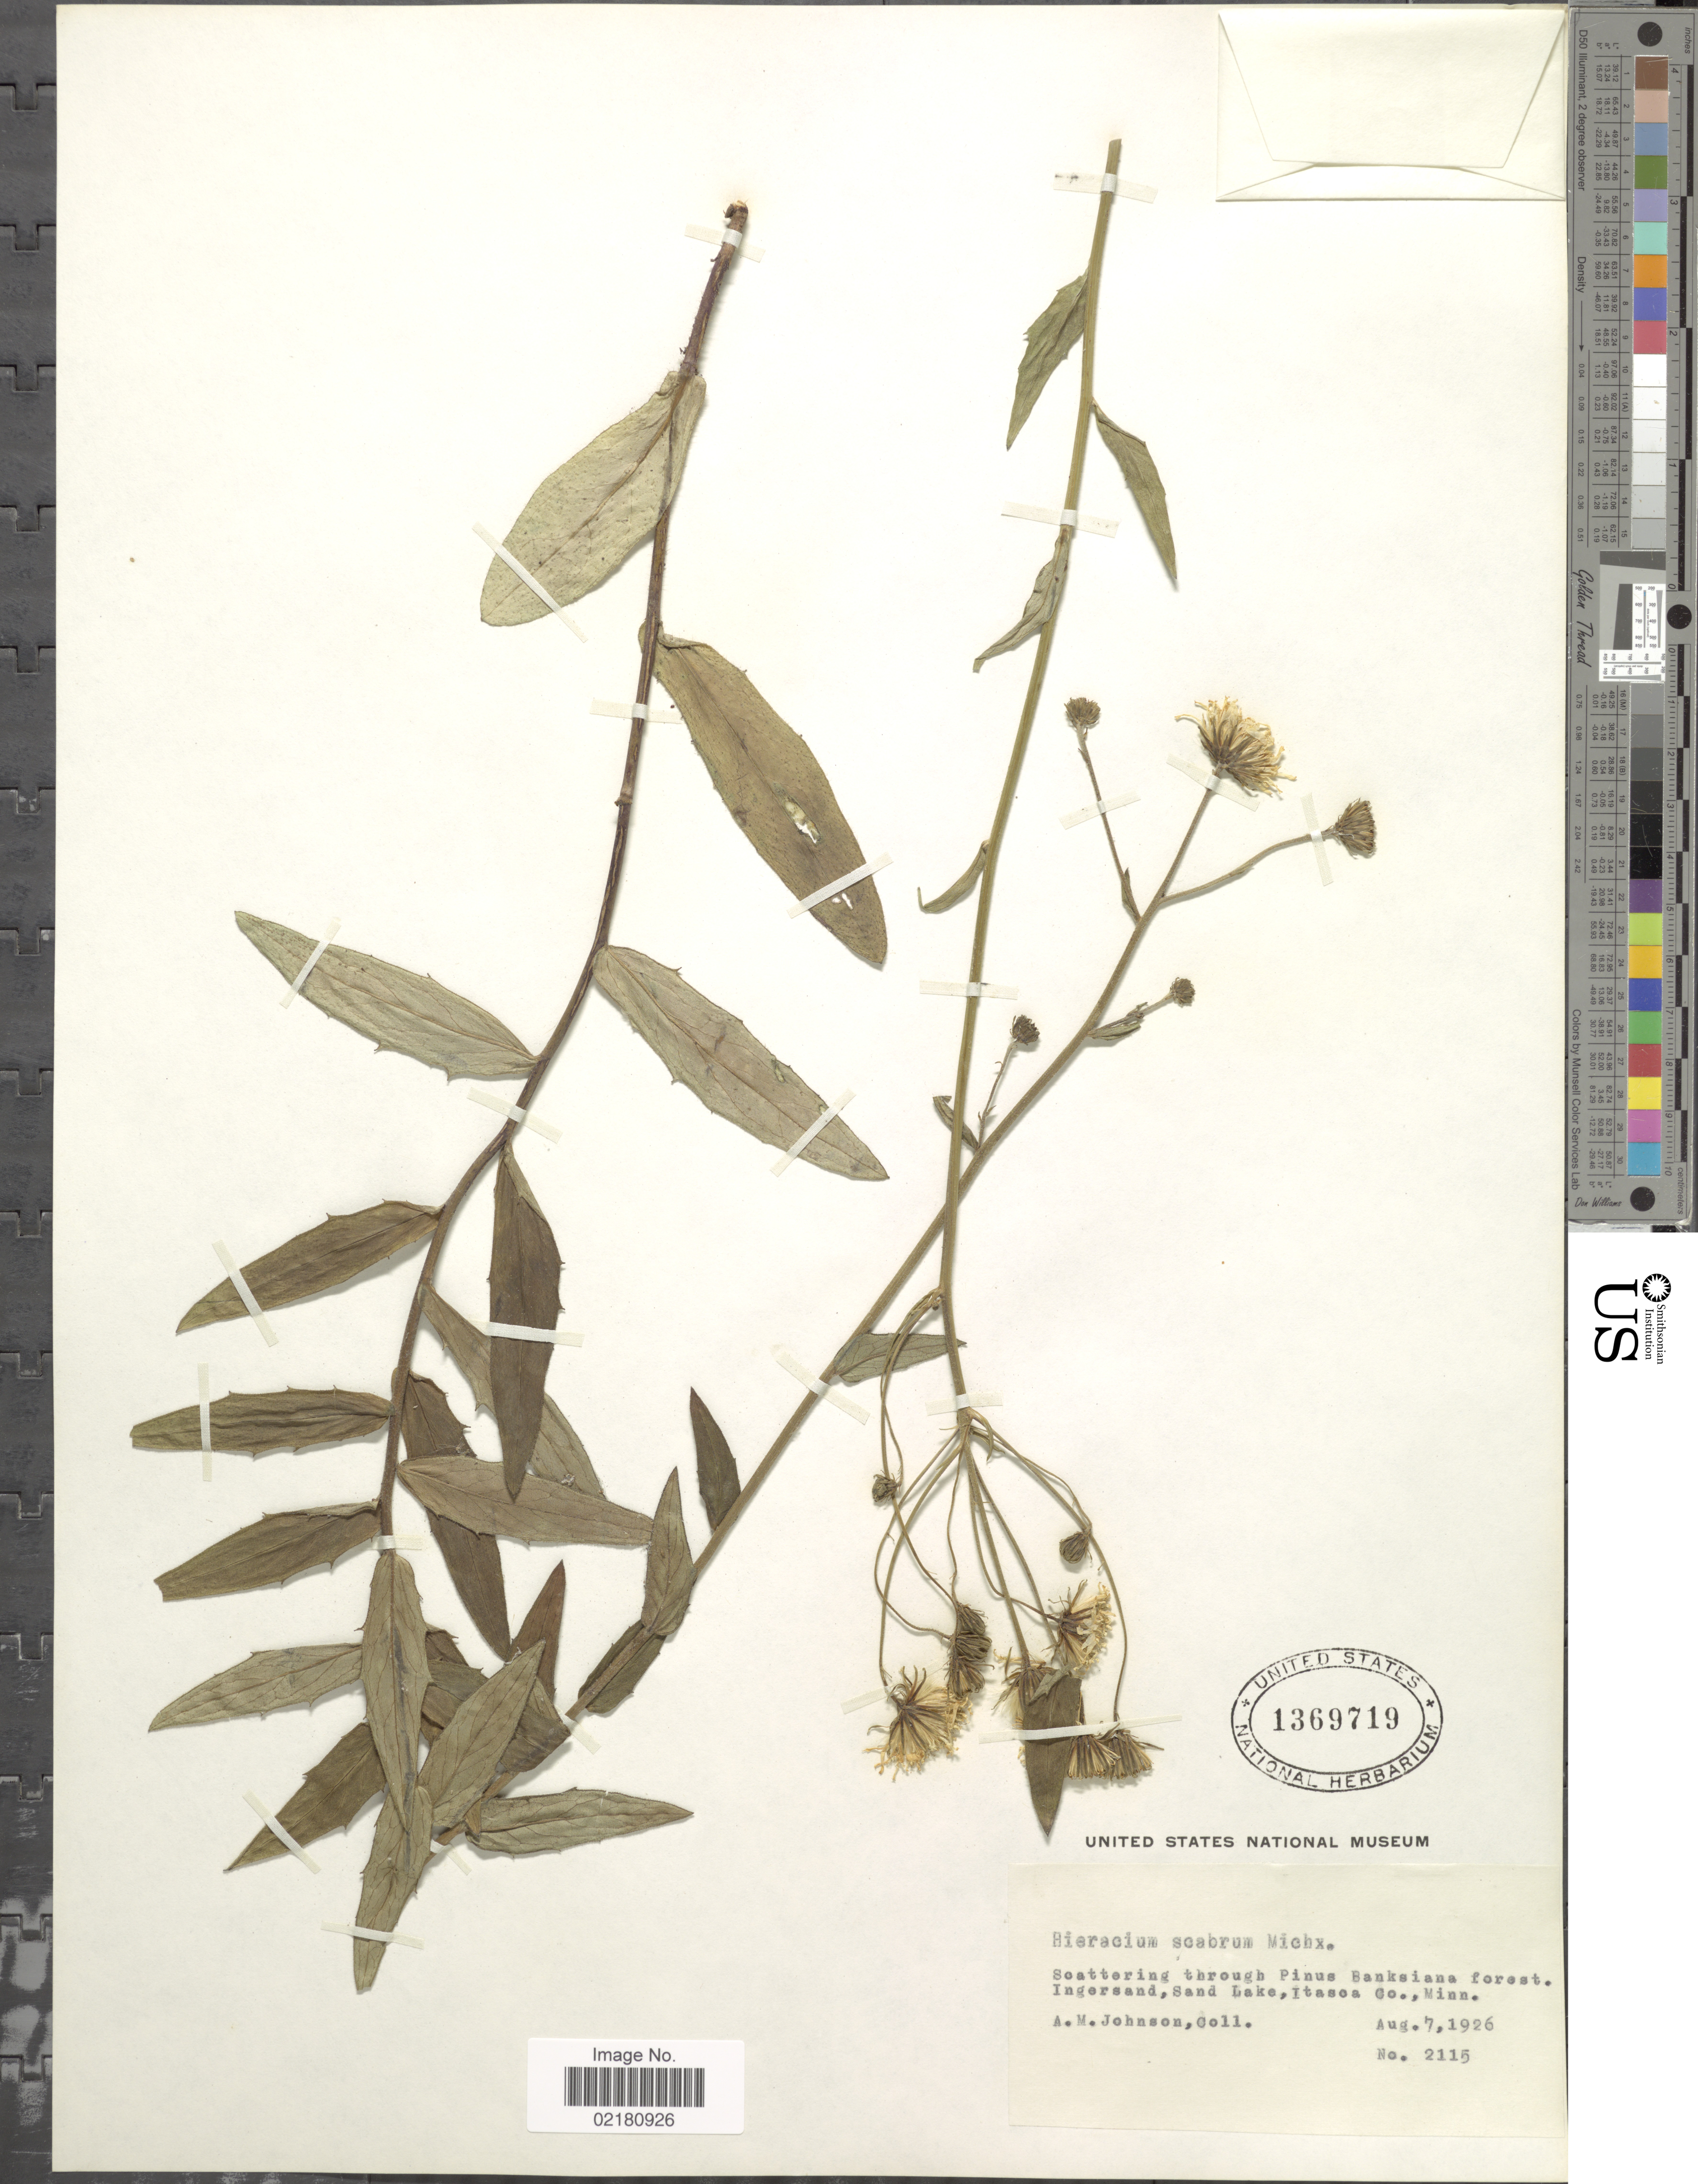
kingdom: Plantae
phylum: Tracheophyta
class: Magnoliopsida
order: Asterales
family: Asteraceae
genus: Pilosella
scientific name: Pilosella verruculata subsp. verruculata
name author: (Link) Soják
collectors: A. M. Johnson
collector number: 2115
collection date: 1926-08-07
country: United States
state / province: Minnesota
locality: Scattering through Pinus Banksiana foresr, Ingersand,Sand Lake, Itasoa Co.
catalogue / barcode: US 1369719